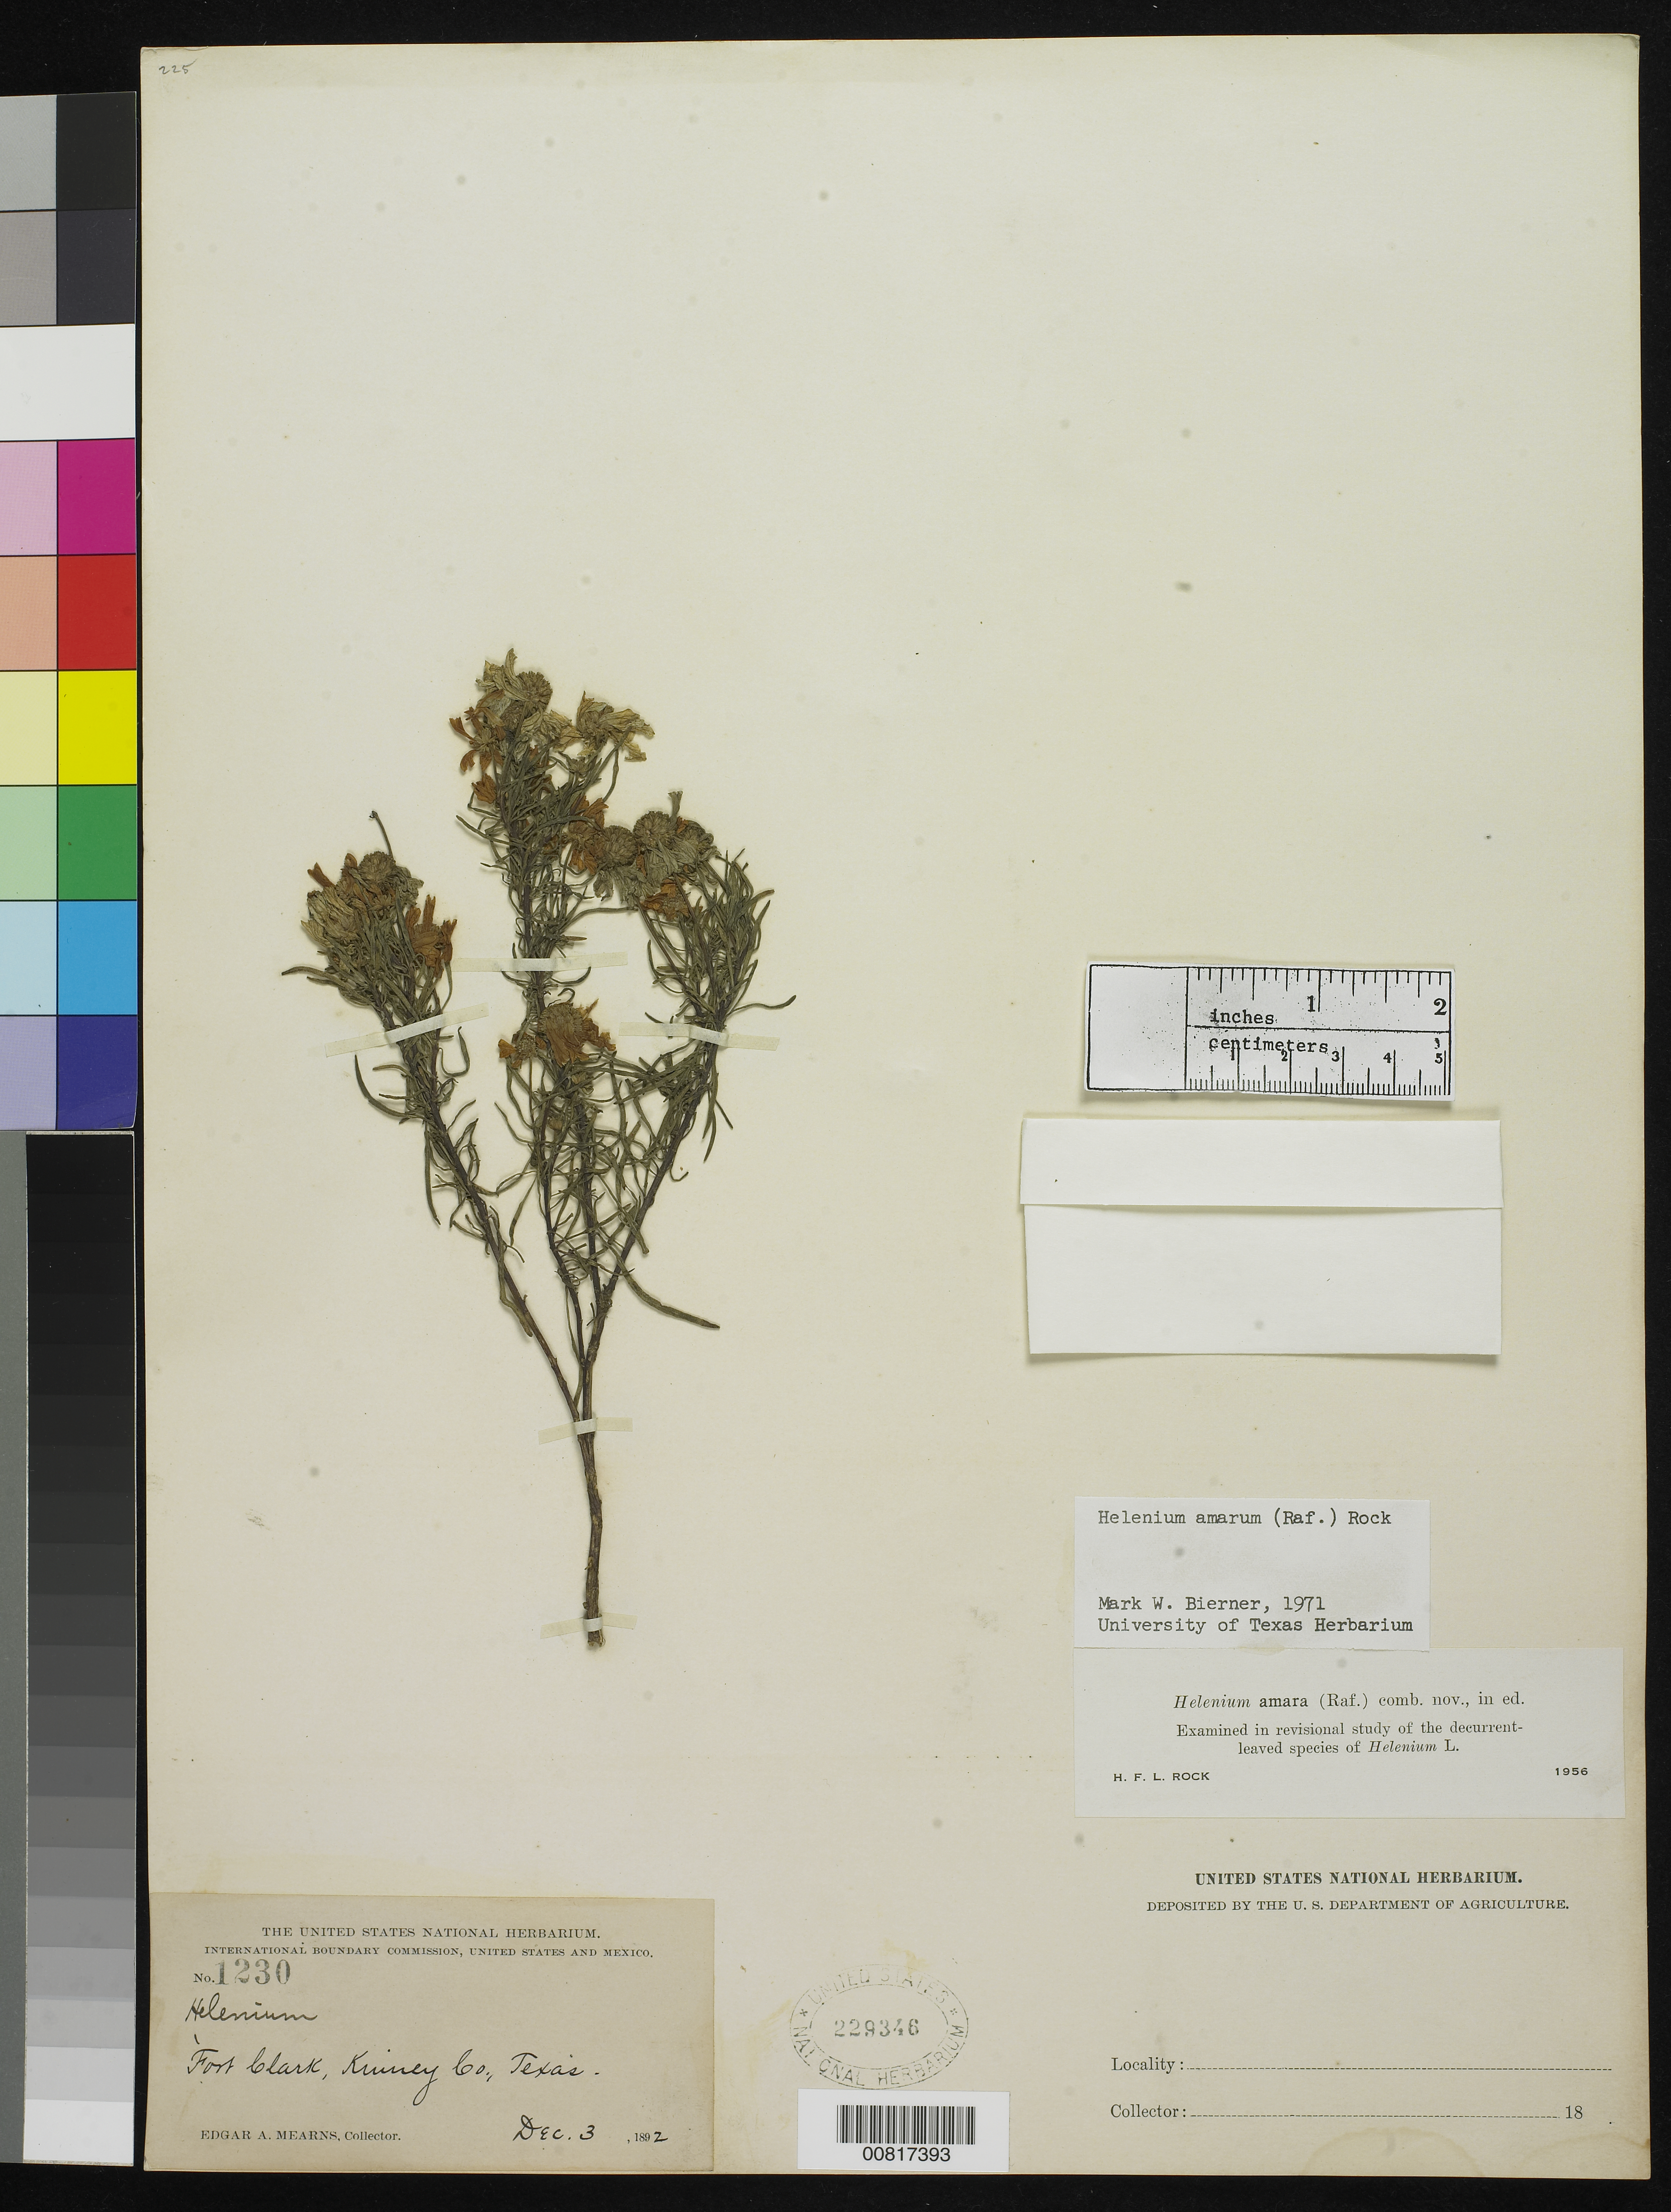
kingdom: Plantae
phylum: Tracheophyta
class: Magnoliopsida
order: Asterales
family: Asteraceae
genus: Helenium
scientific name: Helenium amarum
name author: (Raf.) H. Rock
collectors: E. A. Mearns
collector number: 1230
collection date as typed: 03 Dec 1892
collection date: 1892-12-03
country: United States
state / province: Texas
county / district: Kinney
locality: Fort Clark, Kinney County, Texas.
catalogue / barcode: US 229346